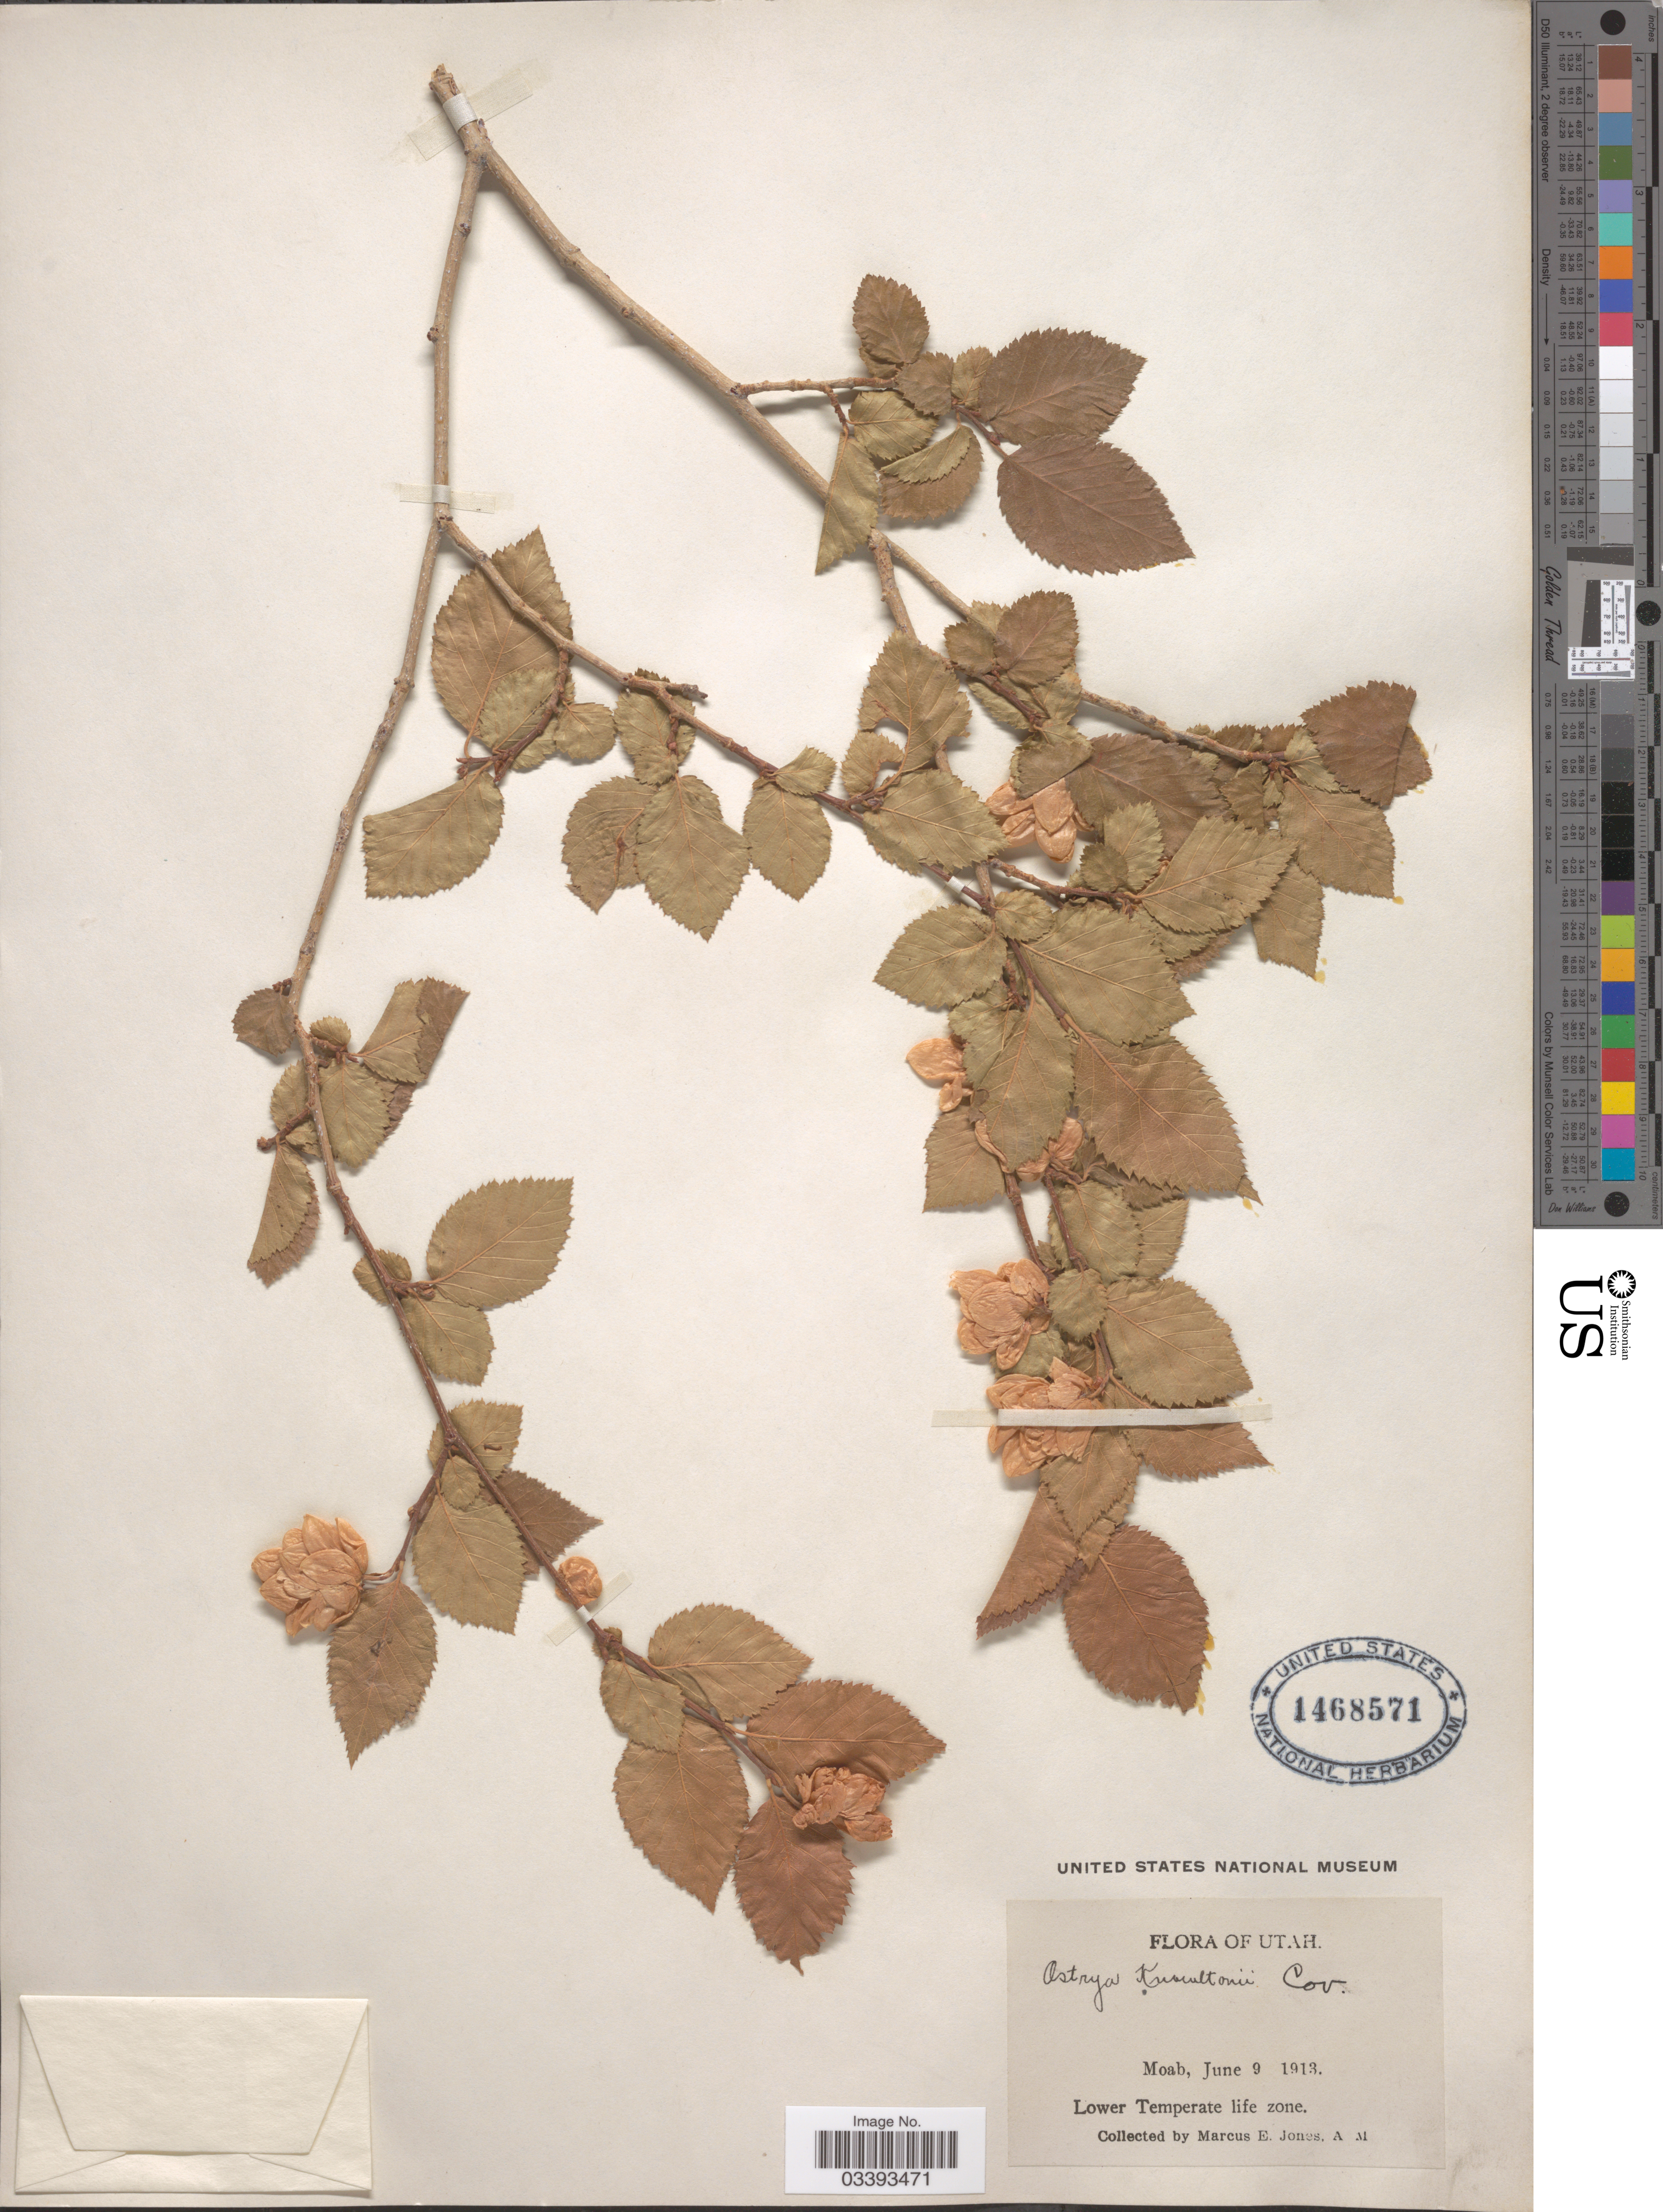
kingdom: Plantae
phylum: Tracheophyta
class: Magnoliopsida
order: Fagales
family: Betulaceae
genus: Ostrya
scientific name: Ostrya knowltoni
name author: Coville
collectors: M. E. Jones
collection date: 1913-06-09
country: United States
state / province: Utah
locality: Moab.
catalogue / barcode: US 1468571